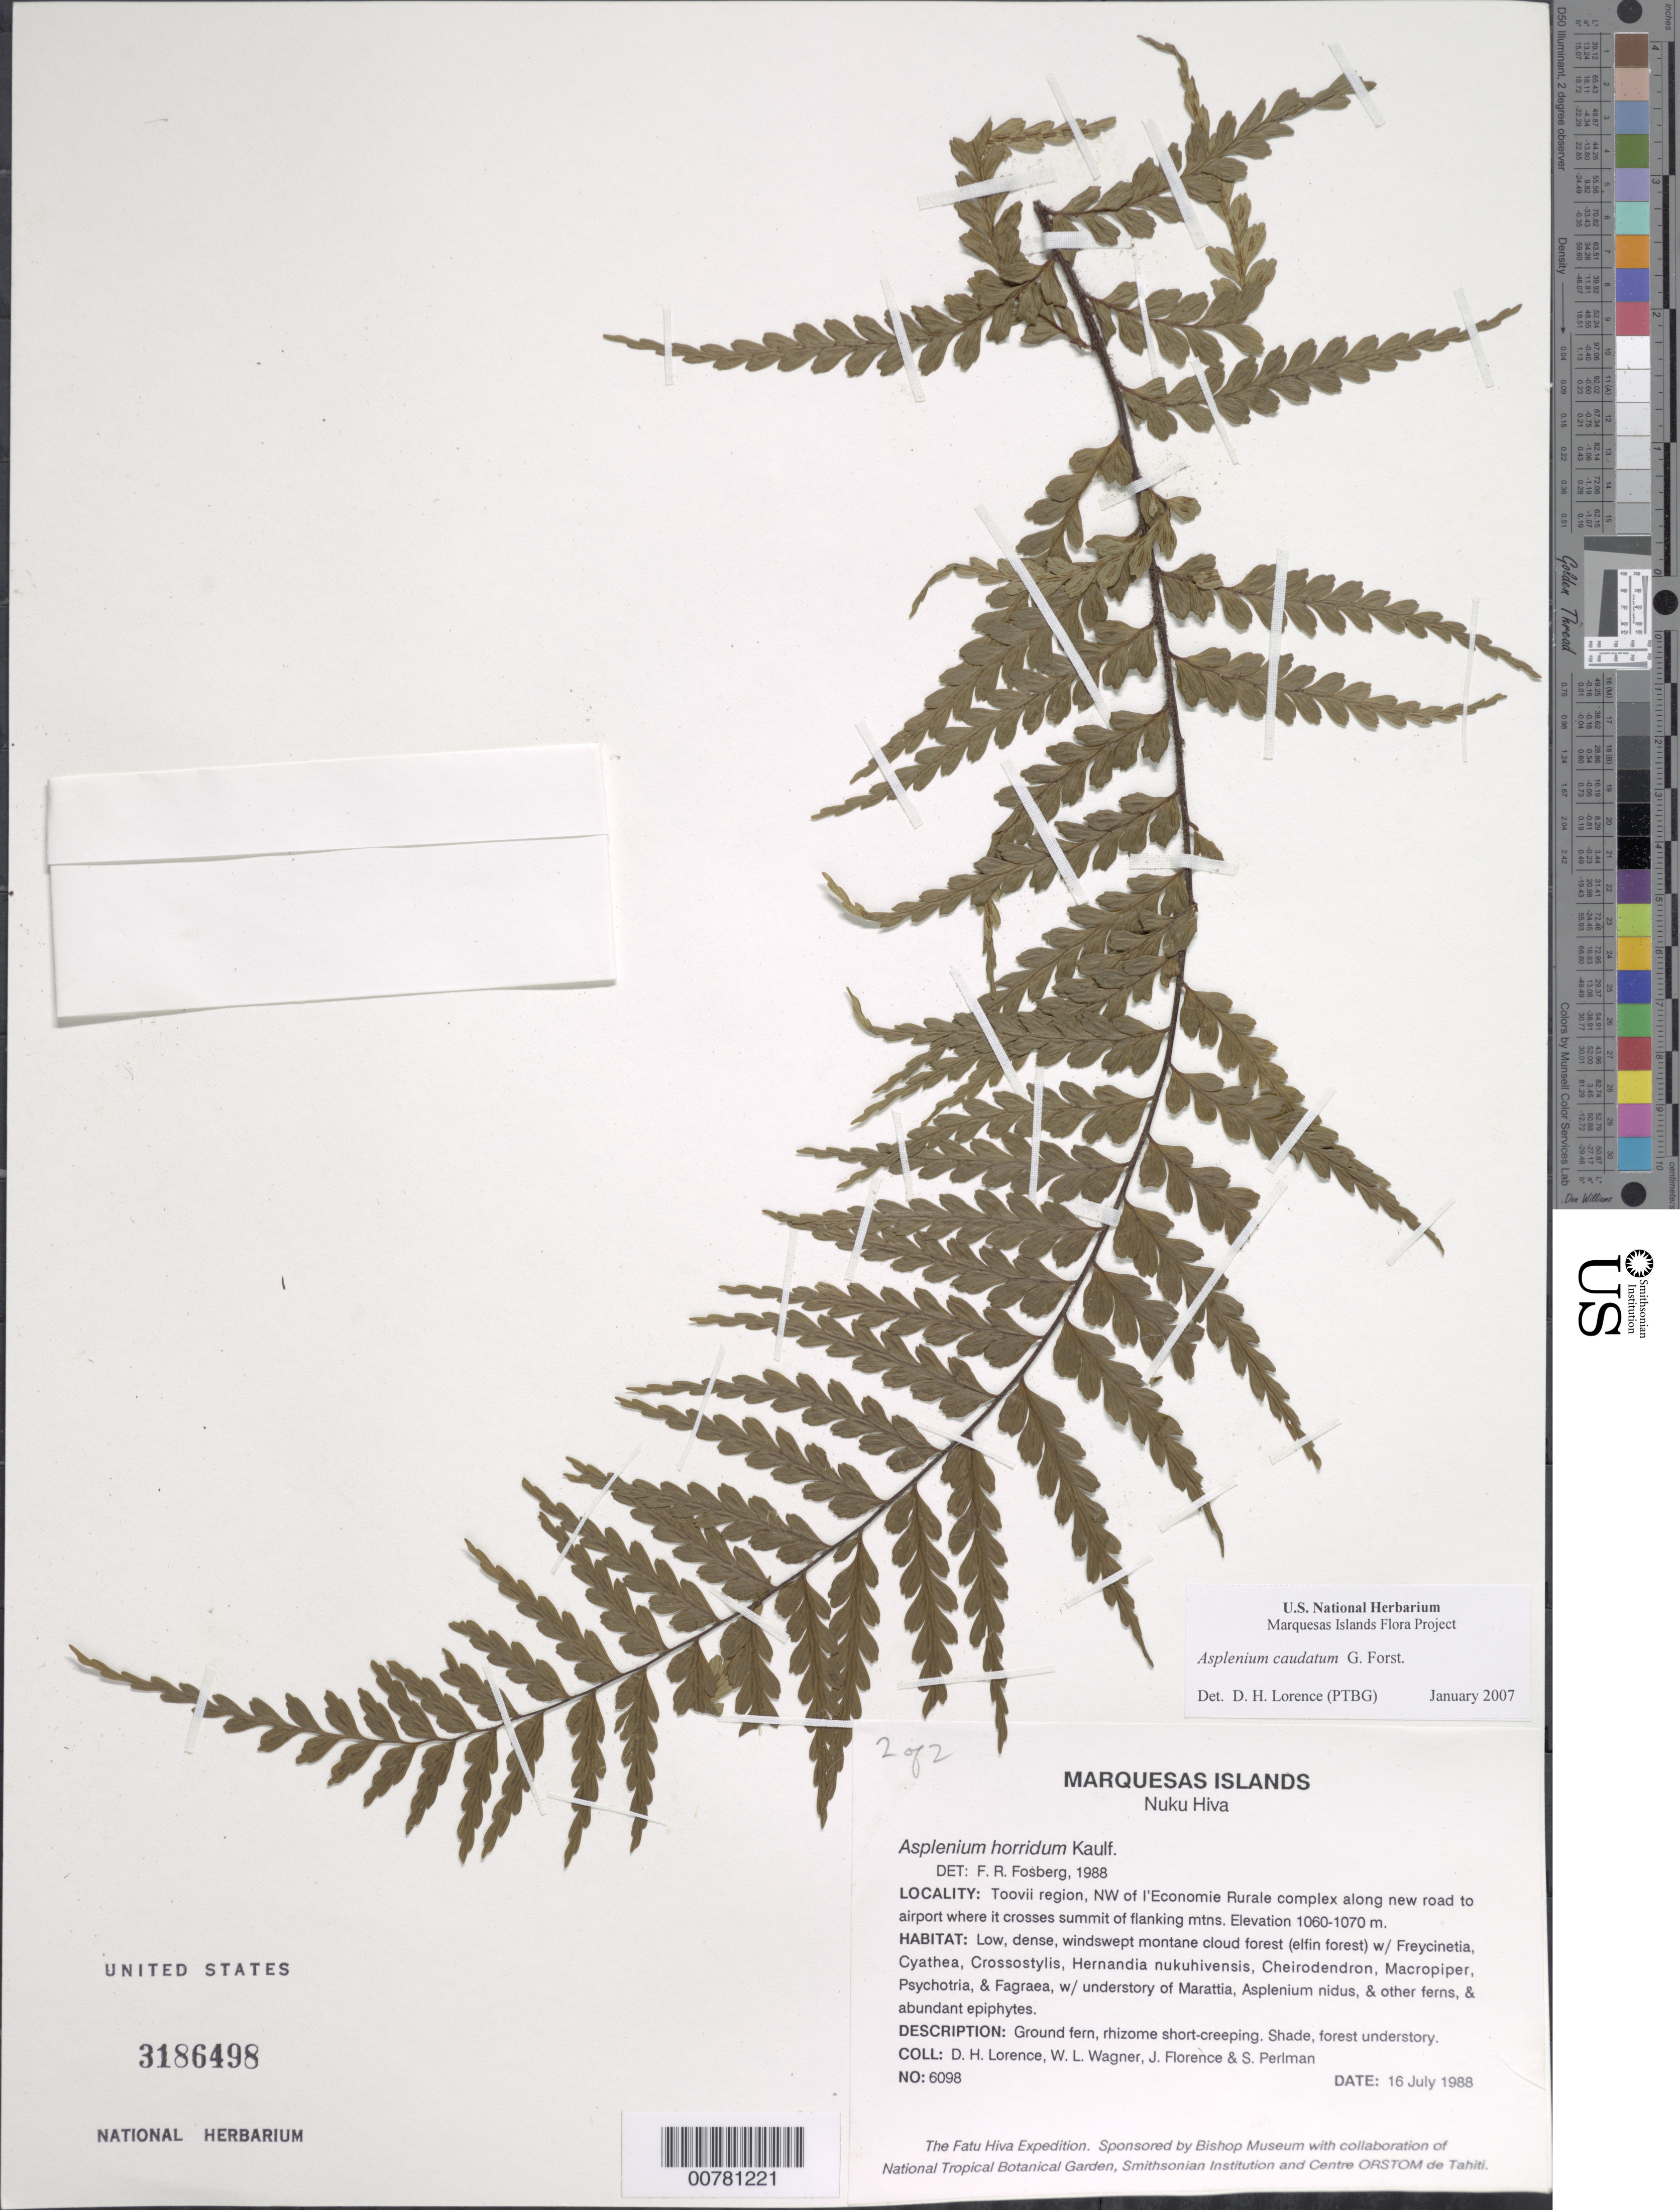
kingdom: Plantae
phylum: Tracheophyta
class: Polypodiopsida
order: Polypodiales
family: Aspleniaceae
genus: Asplenium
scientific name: Asplenium horridum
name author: Kaulf.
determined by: Wagner, W. L., (BOT), Smithsonian Institution - National Museum of Natural History (UNITED STATES)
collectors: D. Lorence, W. L. Wagner, J. Florence & S. P. Perlman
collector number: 6098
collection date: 1988-07-16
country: French Polynesia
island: Nuku Hiva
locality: Toovii region, NW of l'Economie Rurale complex along new road to airport near summit of flanking mountains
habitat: Low, dense, windswept montane cloud forest (elfin forest). Shade, forest understory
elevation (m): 1060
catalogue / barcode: US 3186498